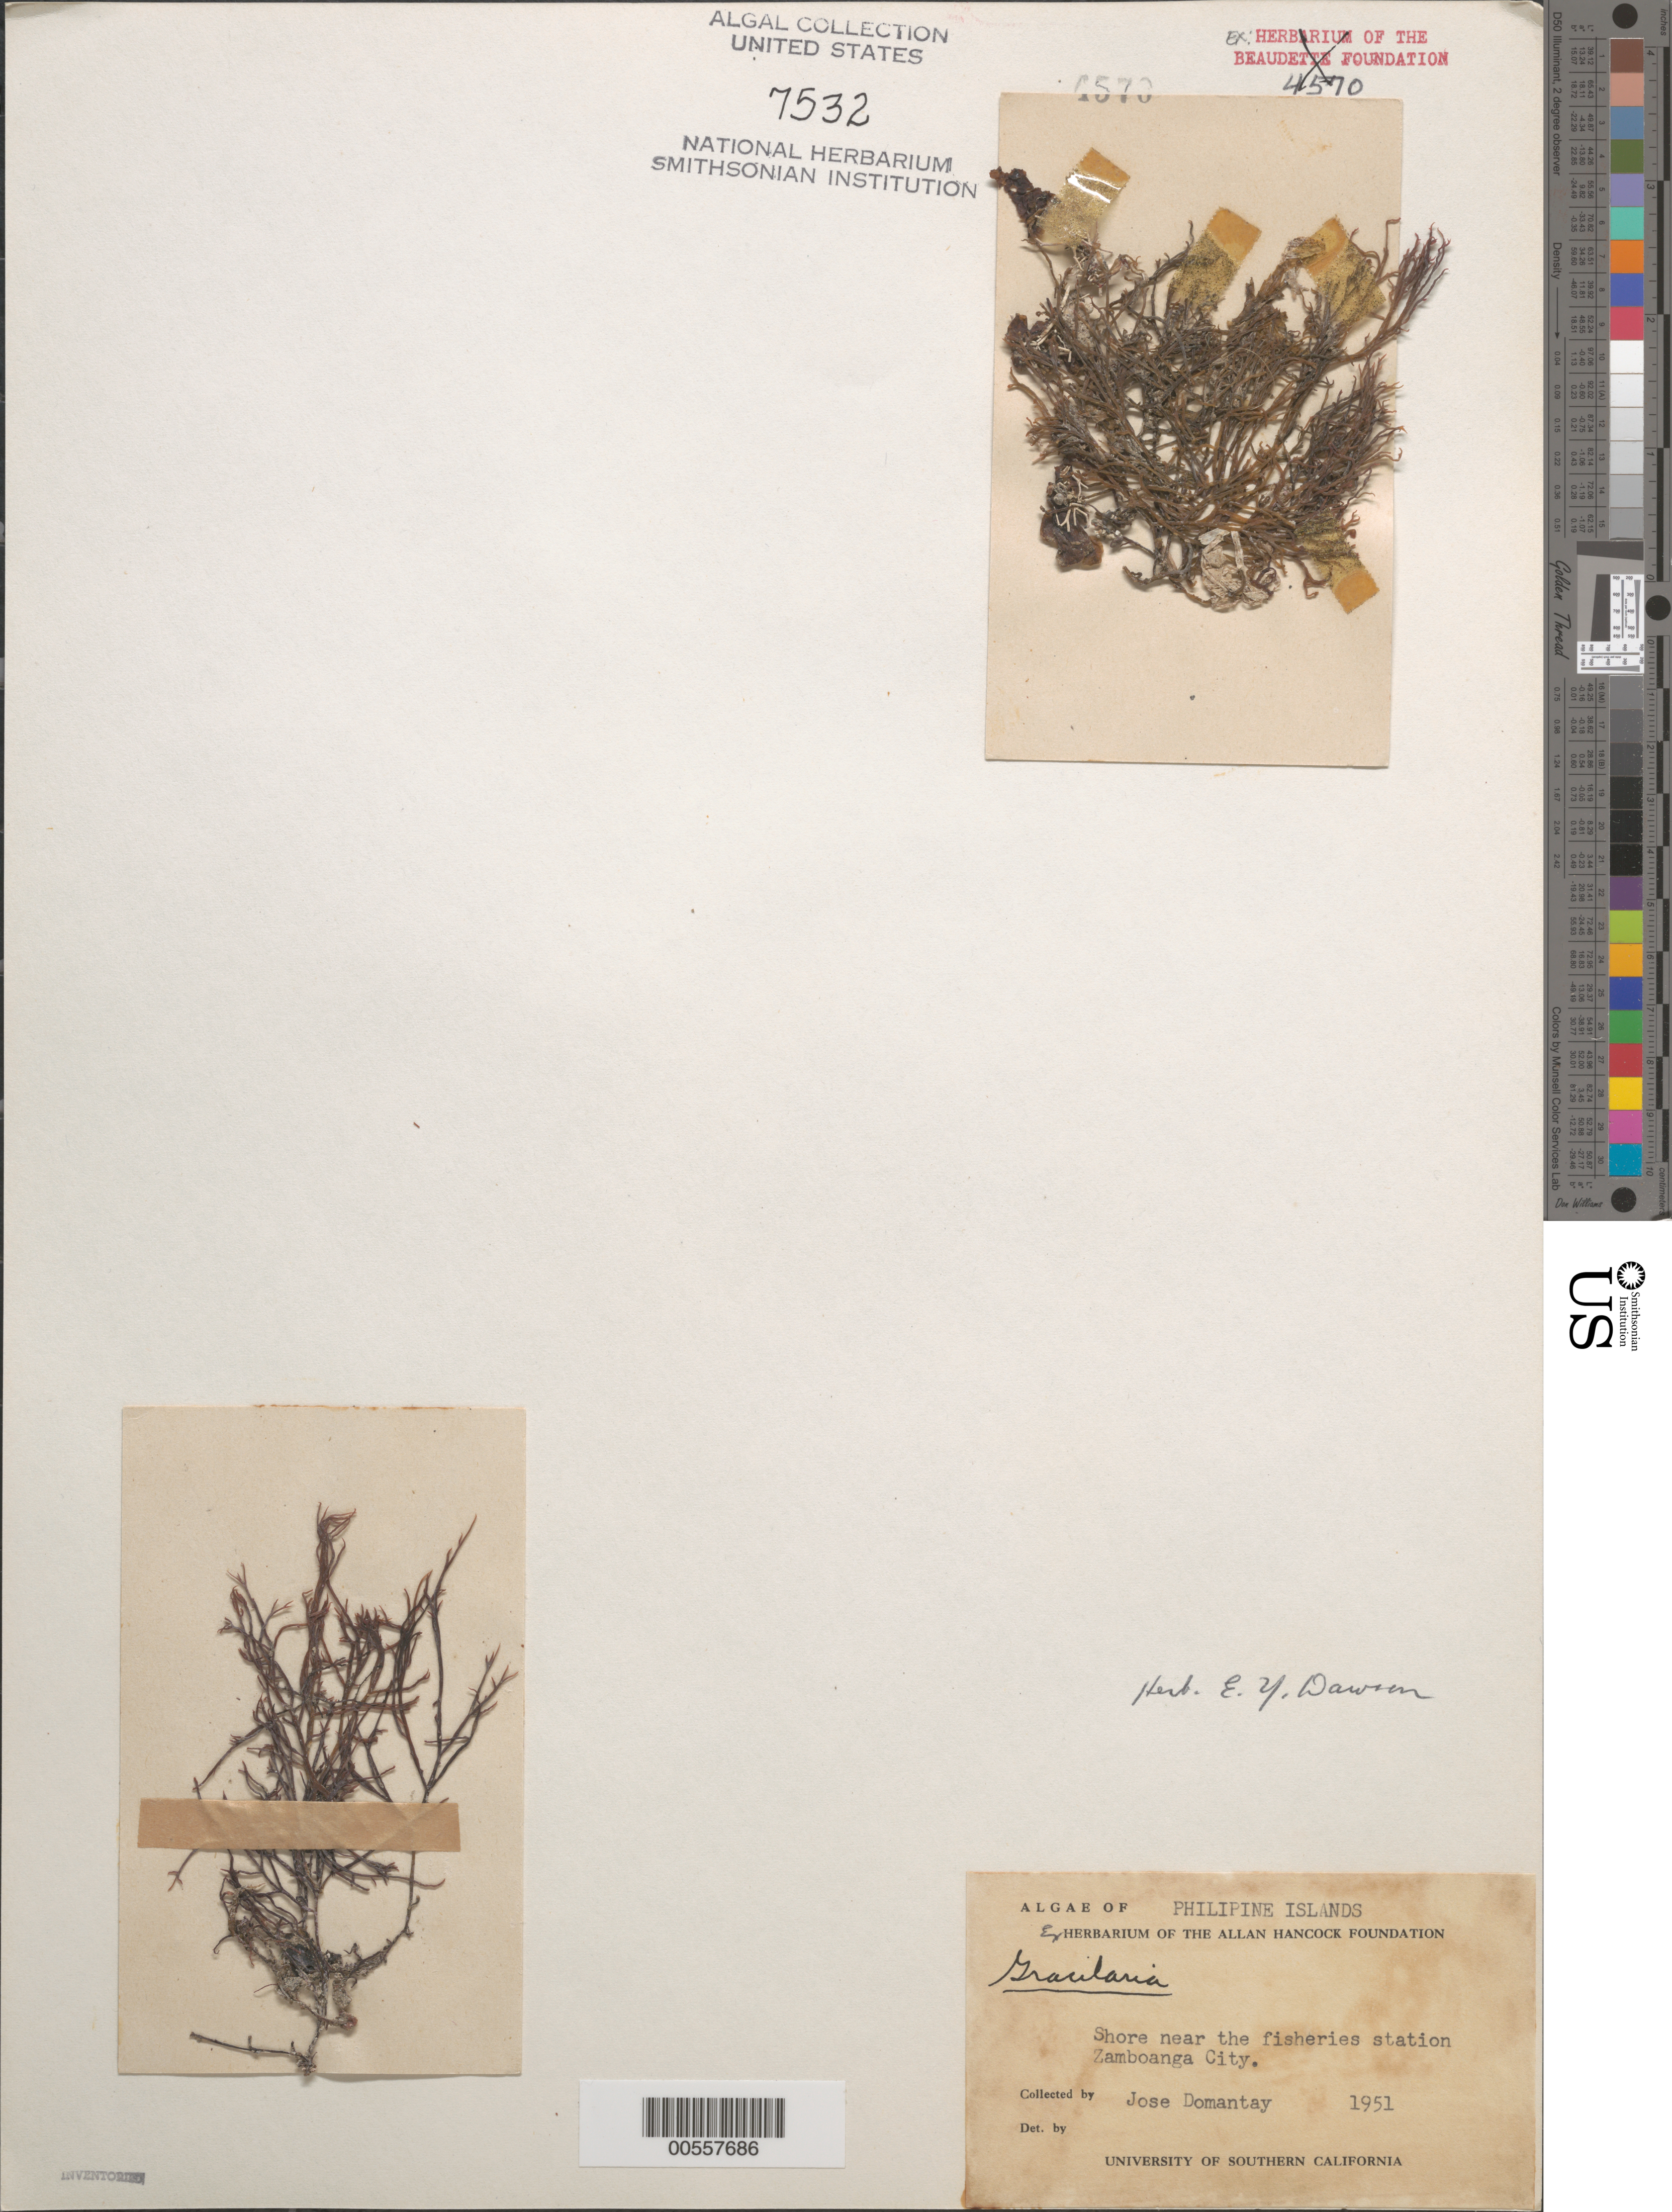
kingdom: Plantae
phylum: Rhodophyta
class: Florideophyceae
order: Gracilariales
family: Gracilariaceae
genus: Gracilaria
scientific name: Gracilaria sp.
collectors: J. Domantay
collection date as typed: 1951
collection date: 1951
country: Philippines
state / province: Zamboanga Peninsula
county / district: Zamboanga del Sur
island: Mindanao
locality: City of Zamboanga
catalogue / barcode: US 7532